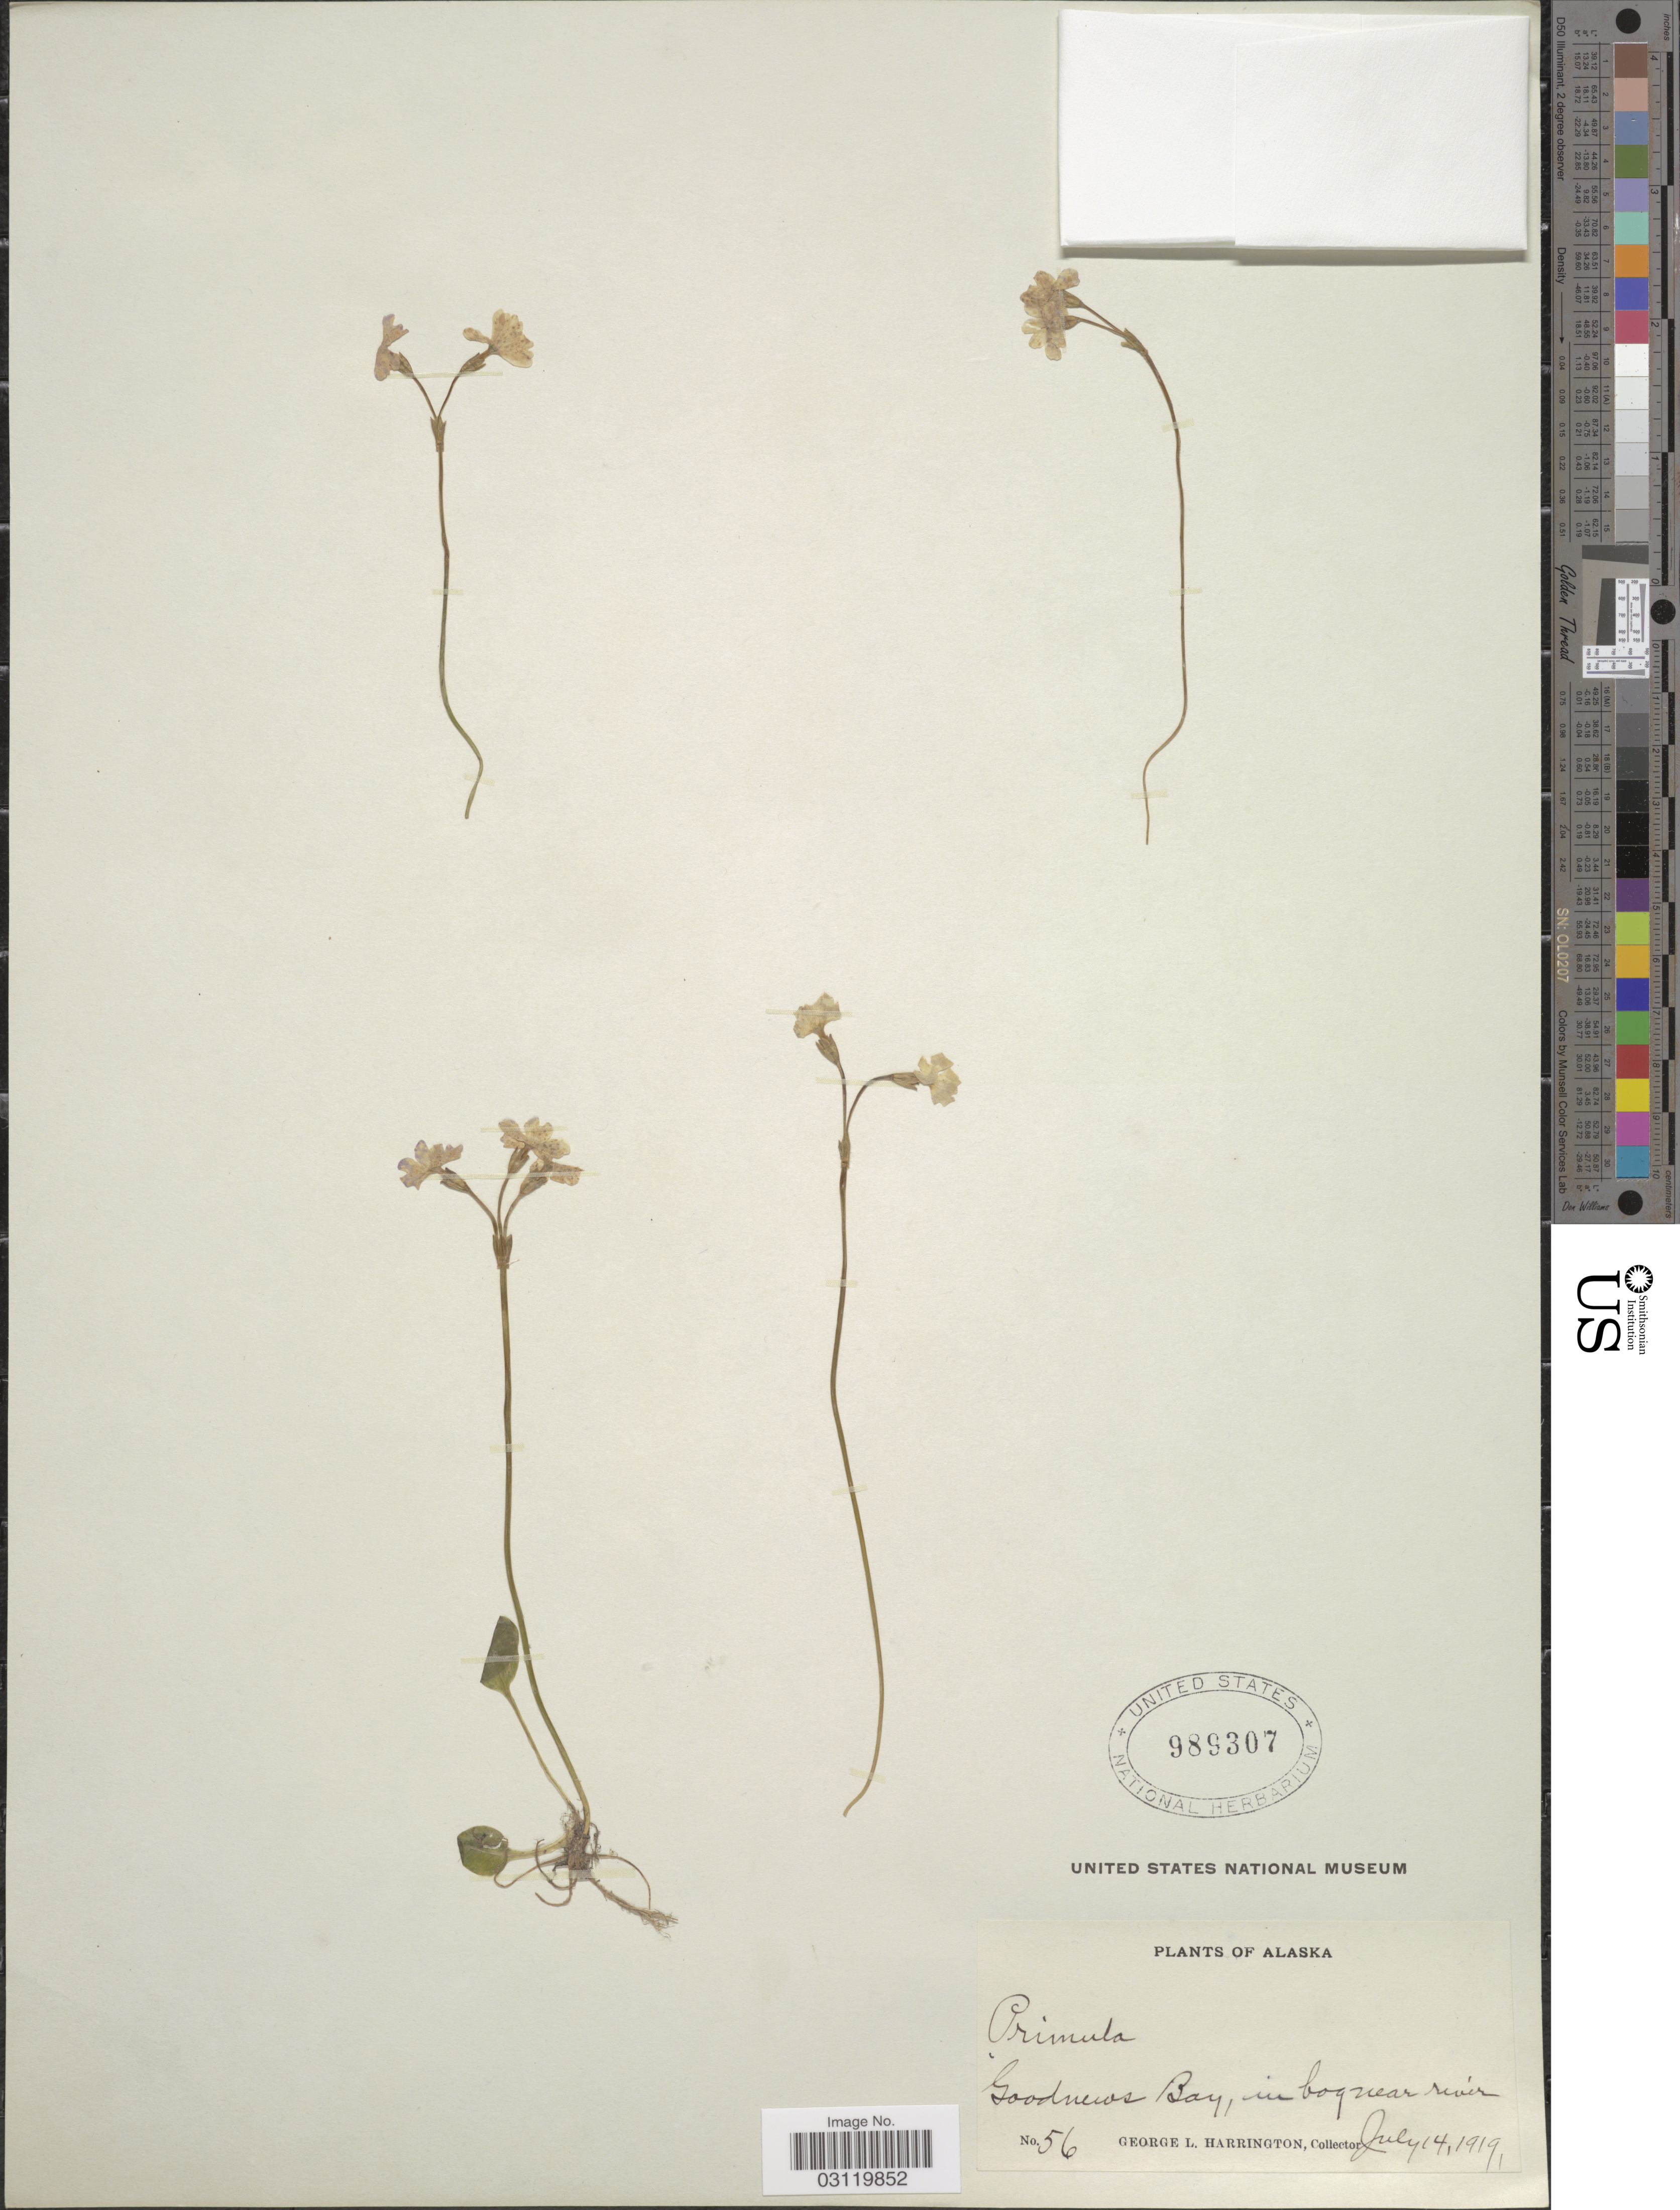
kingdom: Plantae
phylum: Tracheophyta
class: Magnoliopsida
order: Ericales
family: Primulaceae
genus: Primula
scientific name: Primula sibirica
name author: Wulfen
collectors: G. Harrington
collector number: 56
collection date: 1919-07-14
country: United States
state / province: Alaska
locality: Goodnews Bay, in bog near river.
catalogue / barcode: US 989307